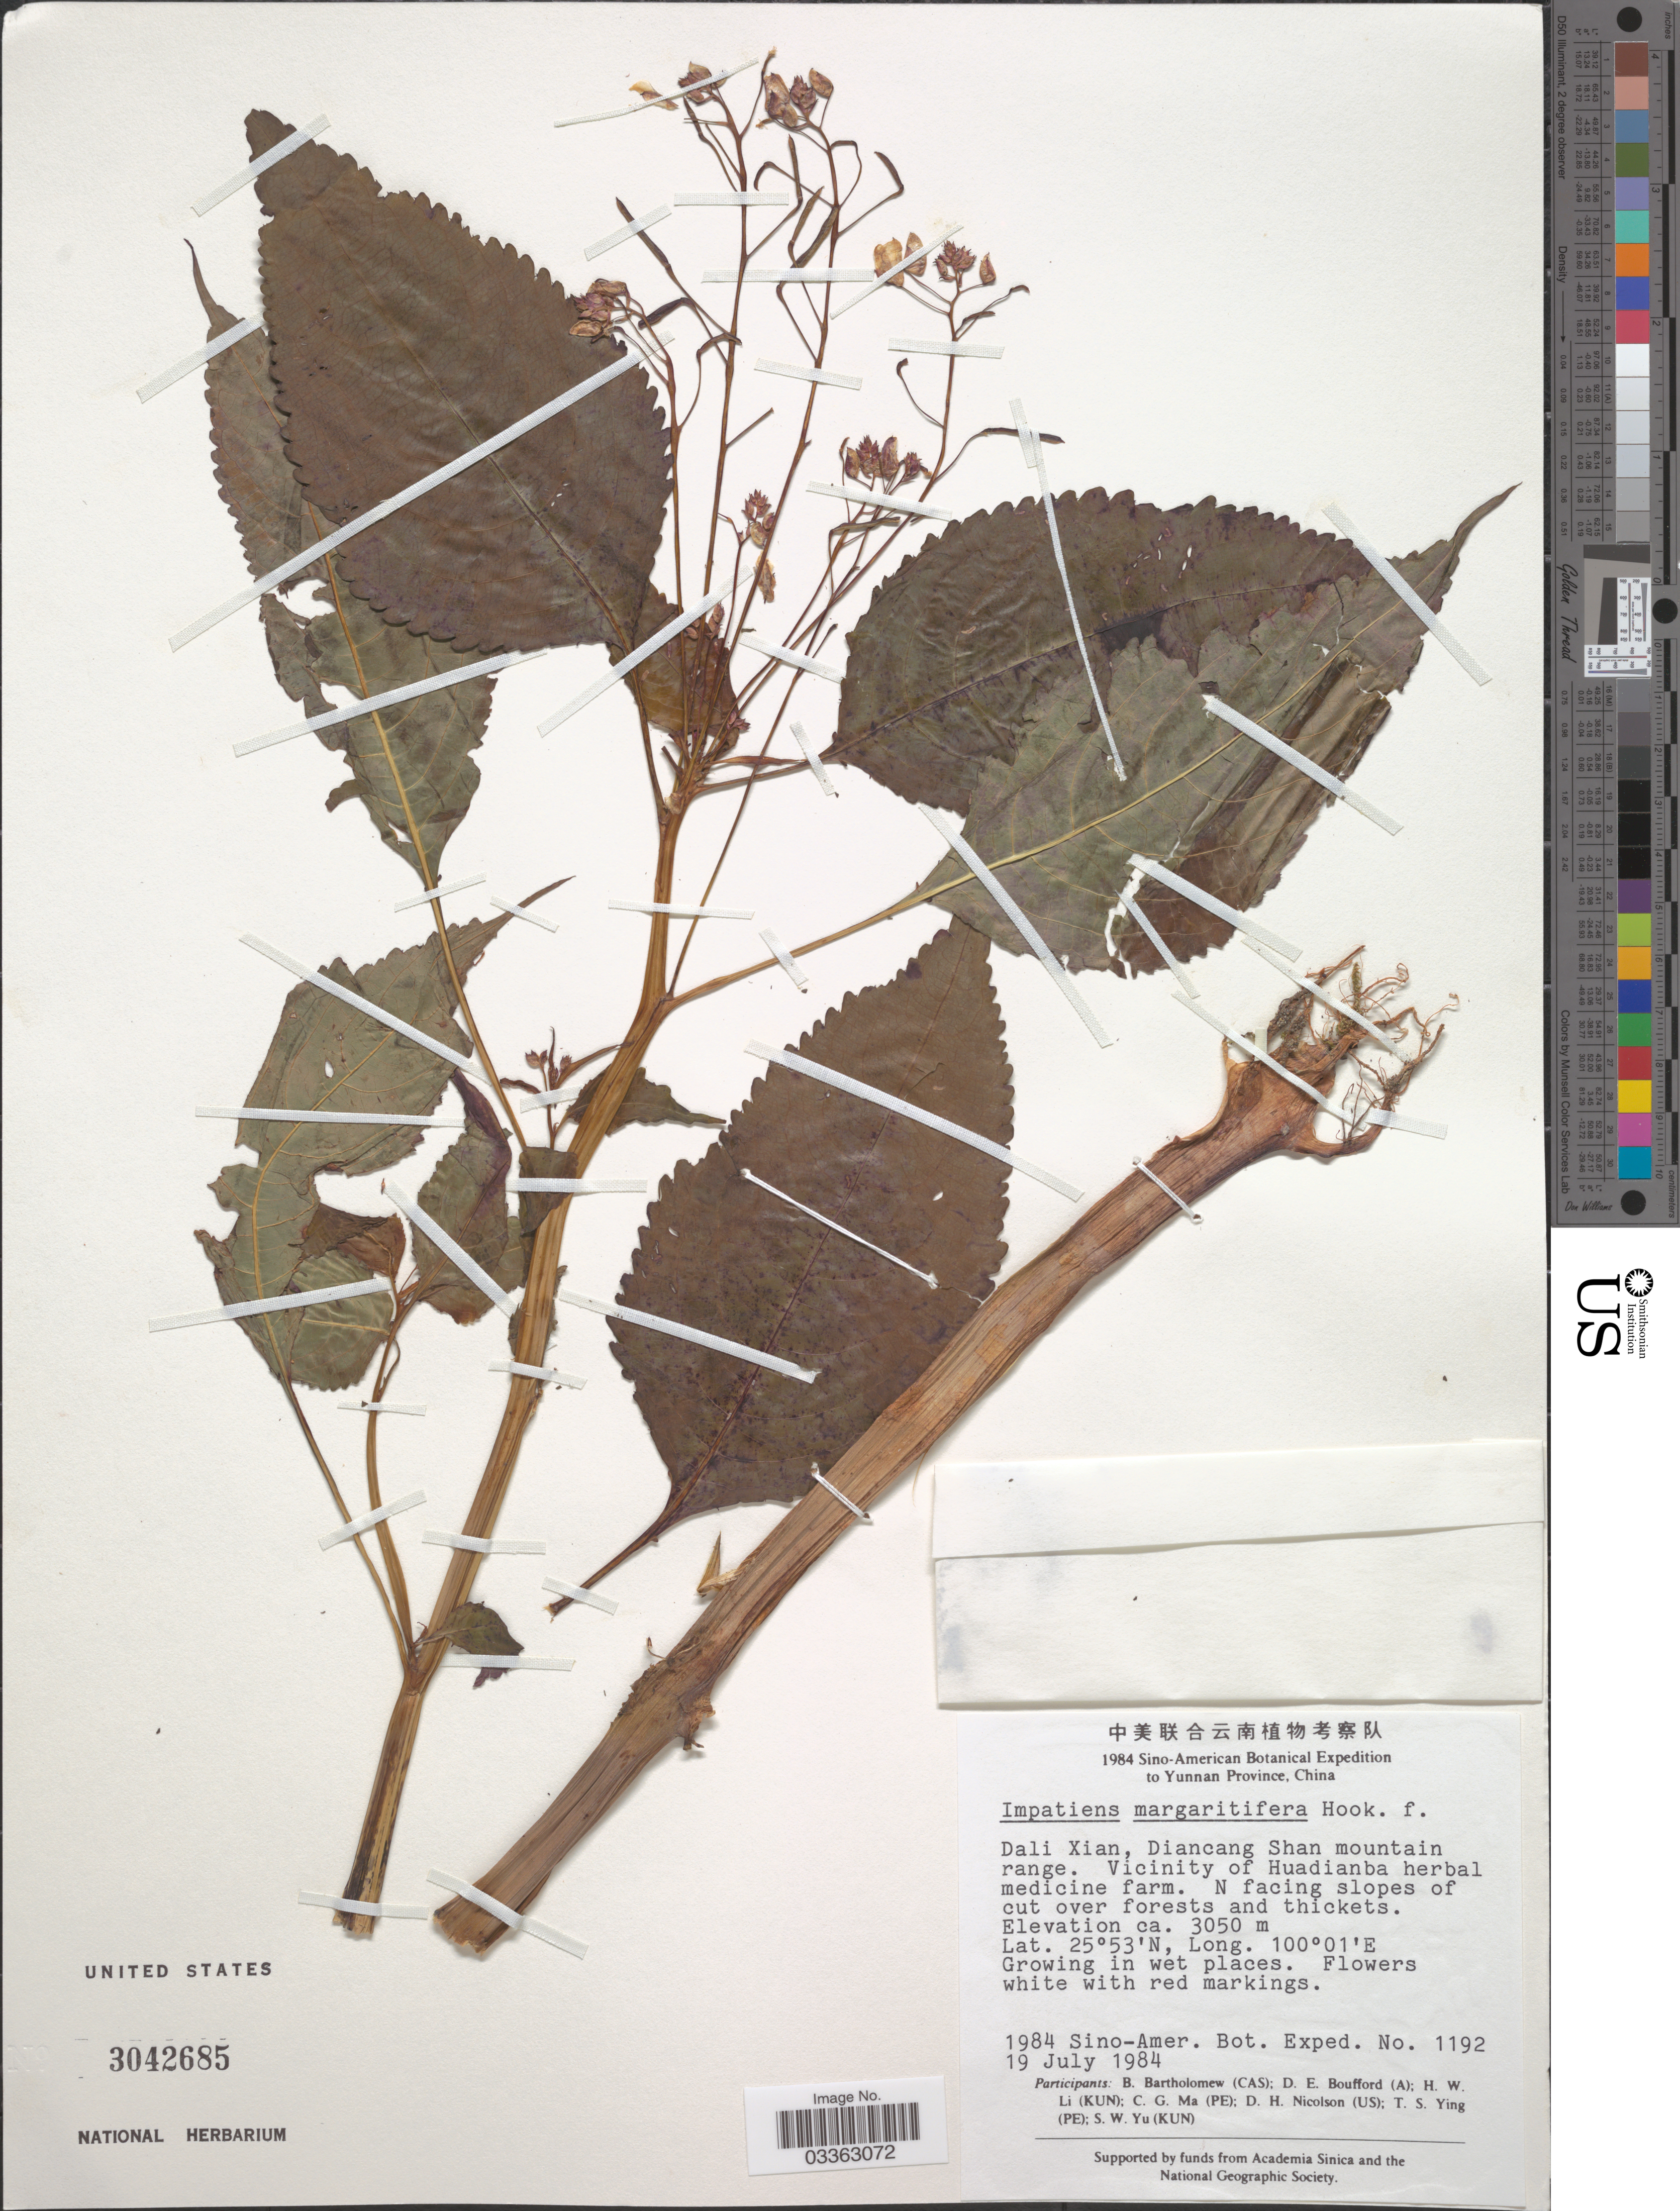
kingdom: Plantae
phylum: Tracheophyta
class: Magnoliopsida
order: Ericales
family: Balsaminaceae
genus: Impatiens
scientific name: Impatiens margaritifera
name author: Hook. f.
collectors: Sino-Amer. Bot. Exped. 1984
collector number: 1192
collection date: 1984-07-19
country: China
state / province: Yunnan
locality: Dali Xian, Diancang Shan mountain range. Vicinity of Huadianba herbal medicine farm.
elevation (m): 3050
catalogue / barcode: US 3042685